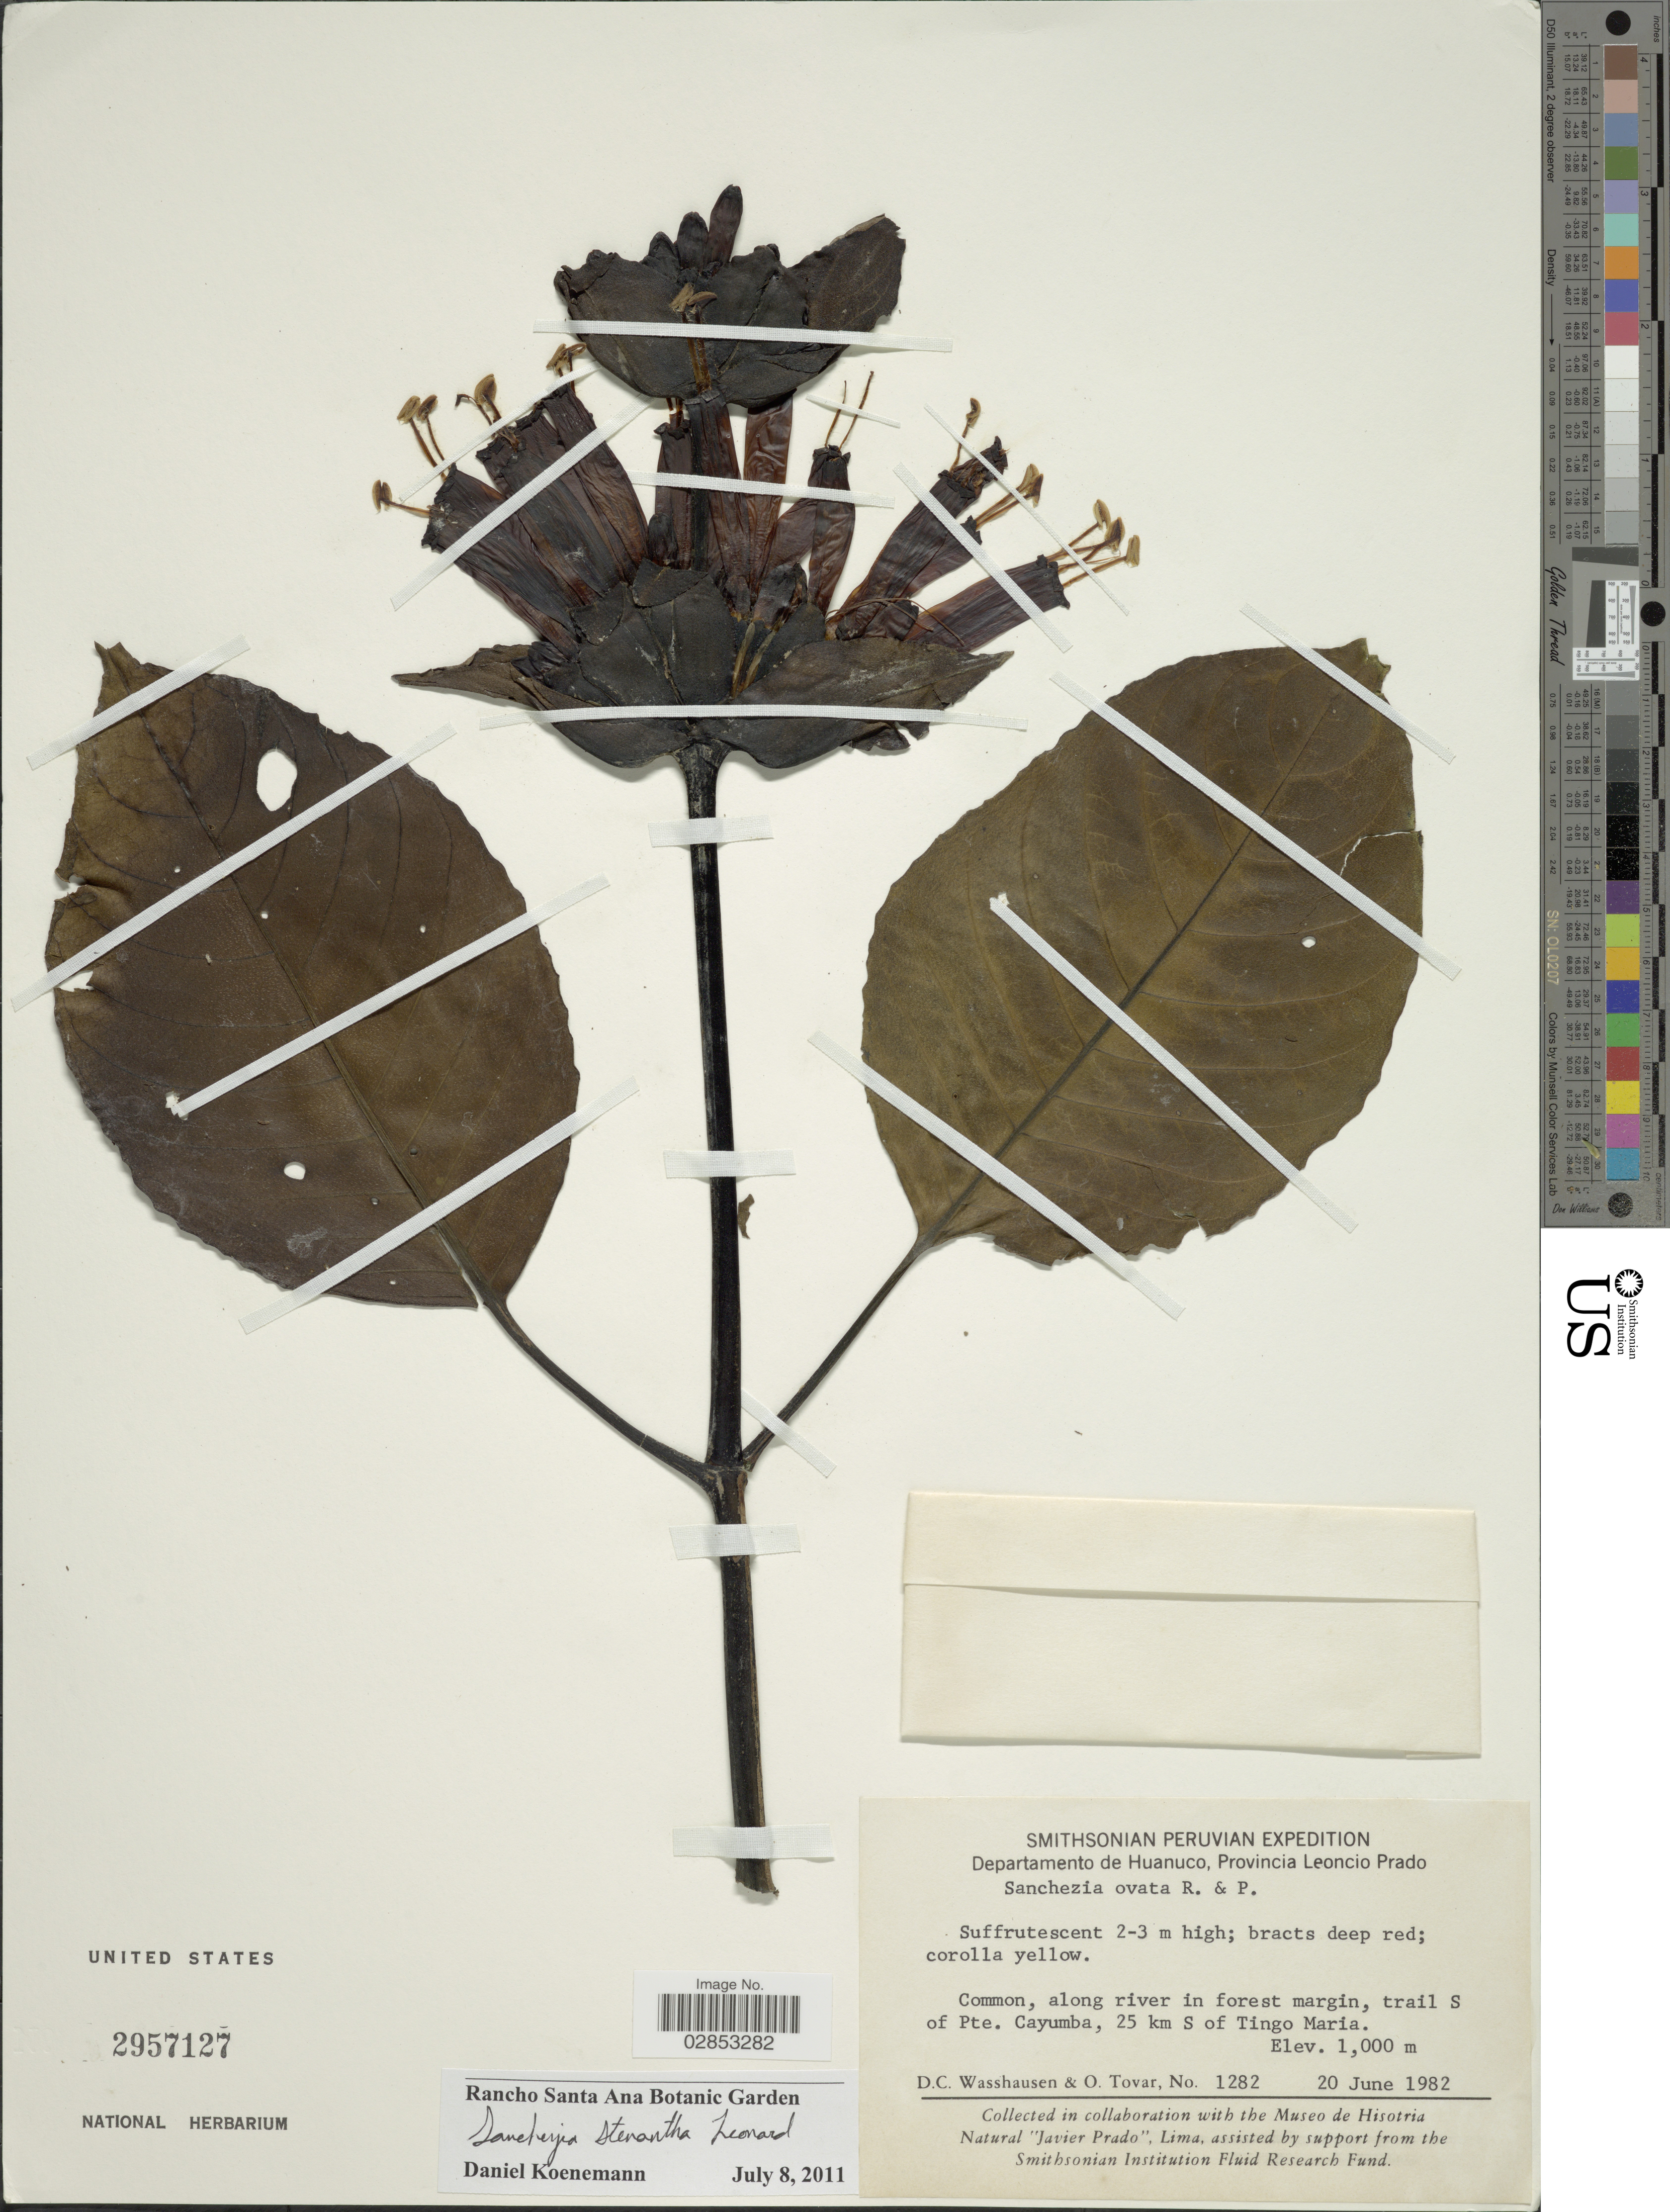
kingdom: Plantae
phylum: Tracheophyta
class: Magnoliopsida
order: Lamiales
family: Acanthaceae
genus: Sanchezia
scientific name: Sanchezia ovata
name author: Ruiz & Pav.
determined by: Azevedo, Igor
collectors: D. C. Wasshausen & Ó. Tovar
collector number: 1282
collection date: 1982-06-20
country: Peru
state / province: Huánuco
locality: Departamento de Huanuco, Provincia Leoncio Prado, Common, along river in forest margin, trail S of Pte. Cayumbe, 25 km S of Tingo Maria.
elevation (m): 1000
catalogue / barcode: US 2957127